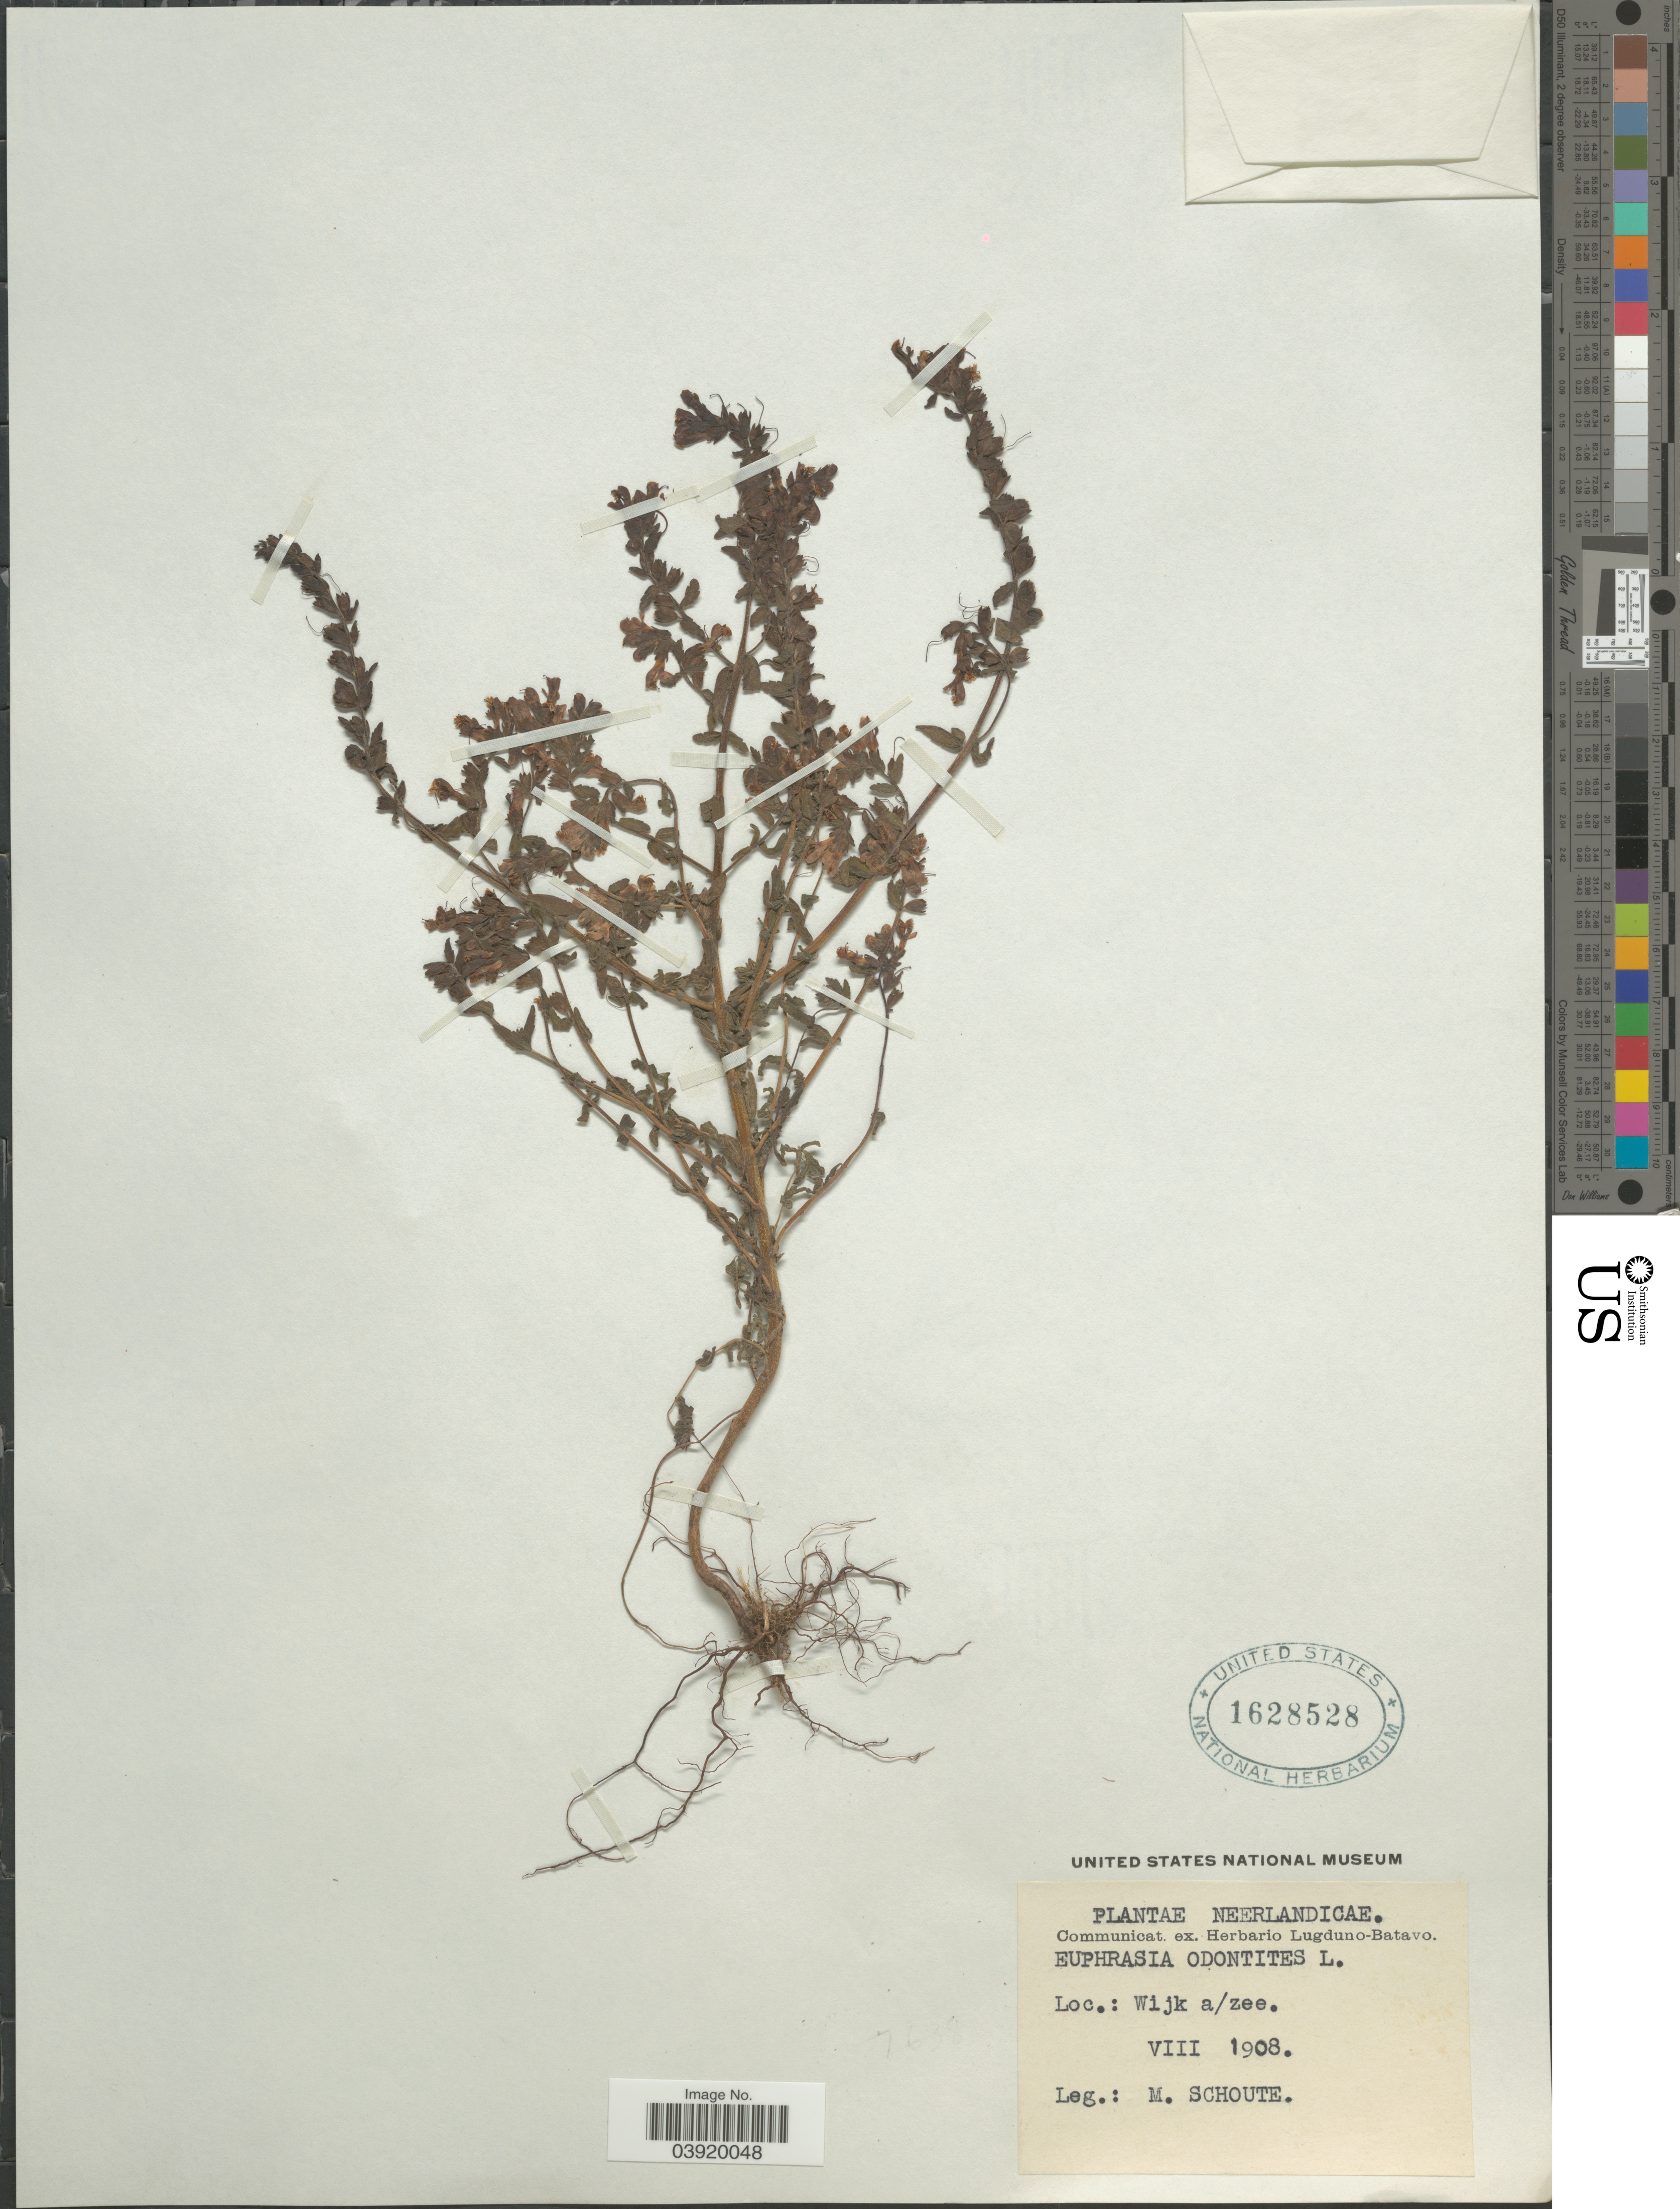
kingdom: Plantae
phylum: Tracheophyta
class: Magnoliopsida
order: Lamiales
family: Orobanchaceae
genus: Odontites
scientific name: Odontites vulgaris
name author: Moench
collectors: M. Schoute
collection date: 1908-08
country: Netherlands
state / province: Noord Holland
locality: Neerlandicae. Wijk a/zee.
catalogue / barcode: US 1628528